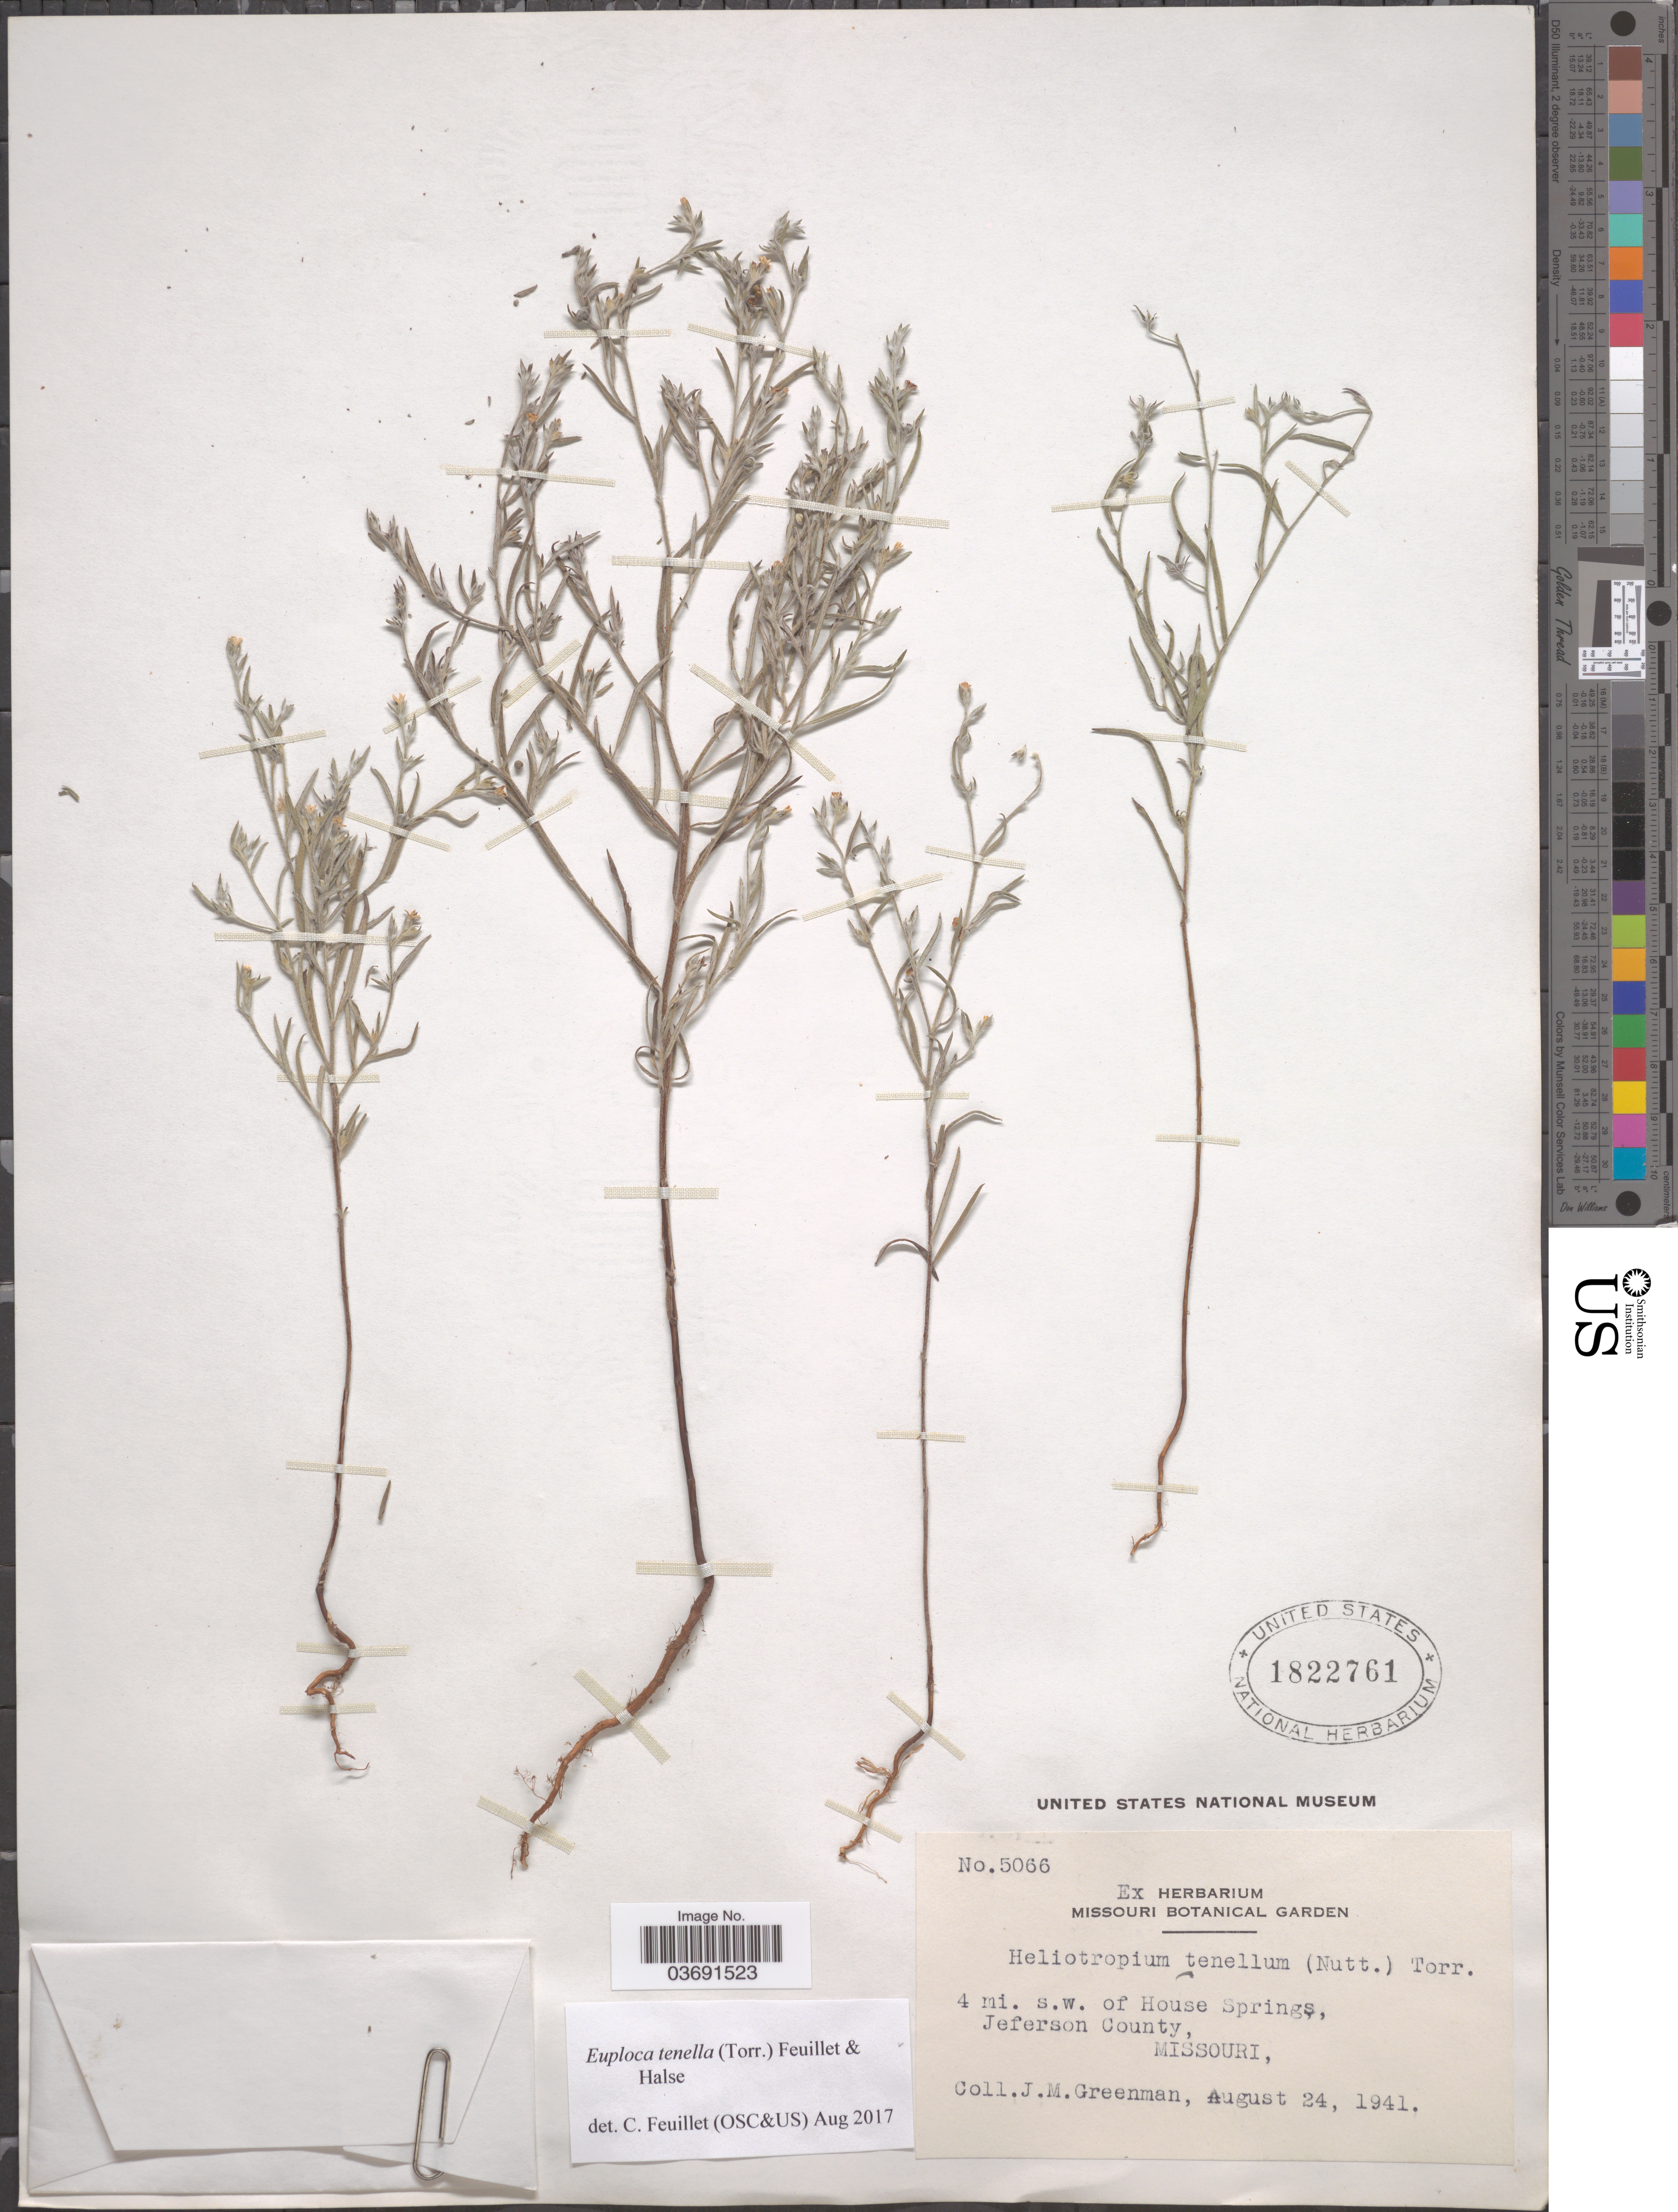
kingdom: Plantae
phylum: Tracheophyta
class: Magnoliopsida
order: Boraginales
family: Heliotropiaceae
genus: Euploca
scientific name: Euploca tenella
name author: (Torr.) Feuillet & Halse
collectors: J. M. Greenman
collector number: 5066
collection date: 1941-08-24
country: United States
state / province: Missouri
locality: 4 mi. s.w. of House Springs, Jeferson County.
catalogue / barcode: US 1822761